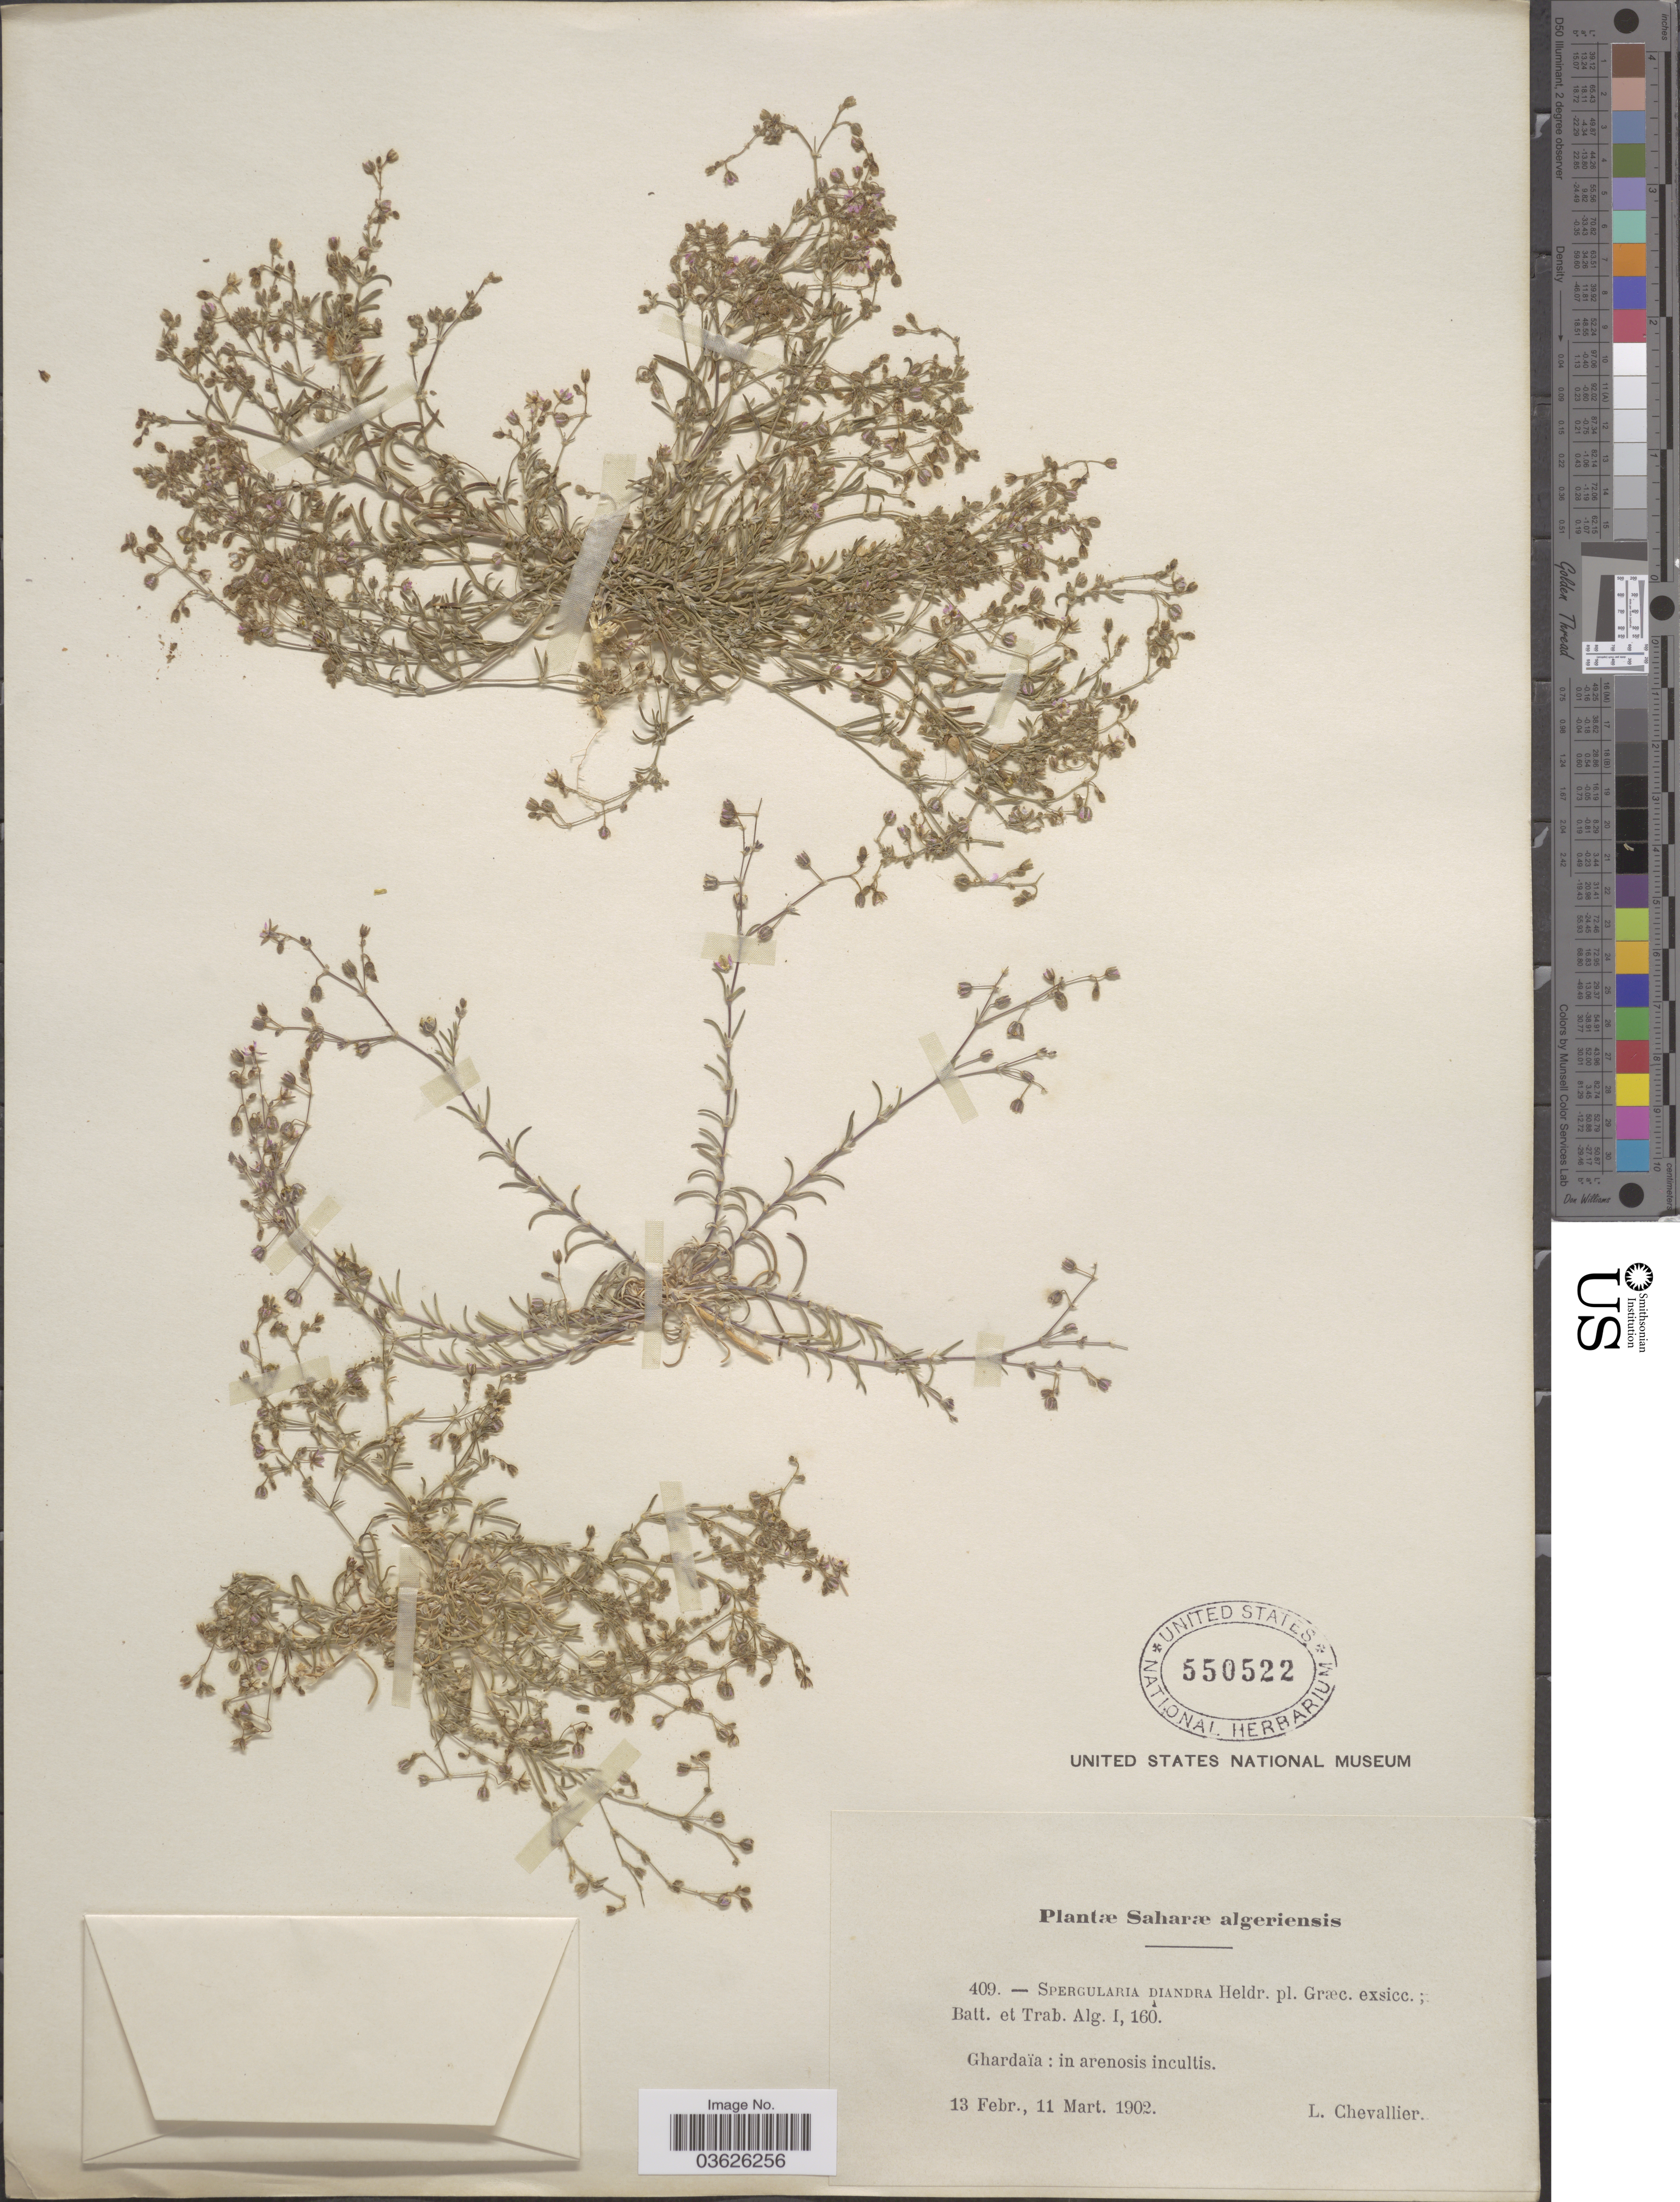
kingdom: Plantae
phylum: Tracheophyta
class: Magnoliopsida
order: Caryophyllales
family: Caryophyllaceae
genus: Spergularia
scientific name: Spergularia diandra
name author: (Gussone) Heldr.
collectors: L. Chevallier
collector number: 409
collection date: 1902-02-13/1902-03-11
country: Algeria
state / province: Ghardaïa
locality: Saharæ algeriensis. In arenosis incultis.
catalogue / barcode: US 550522